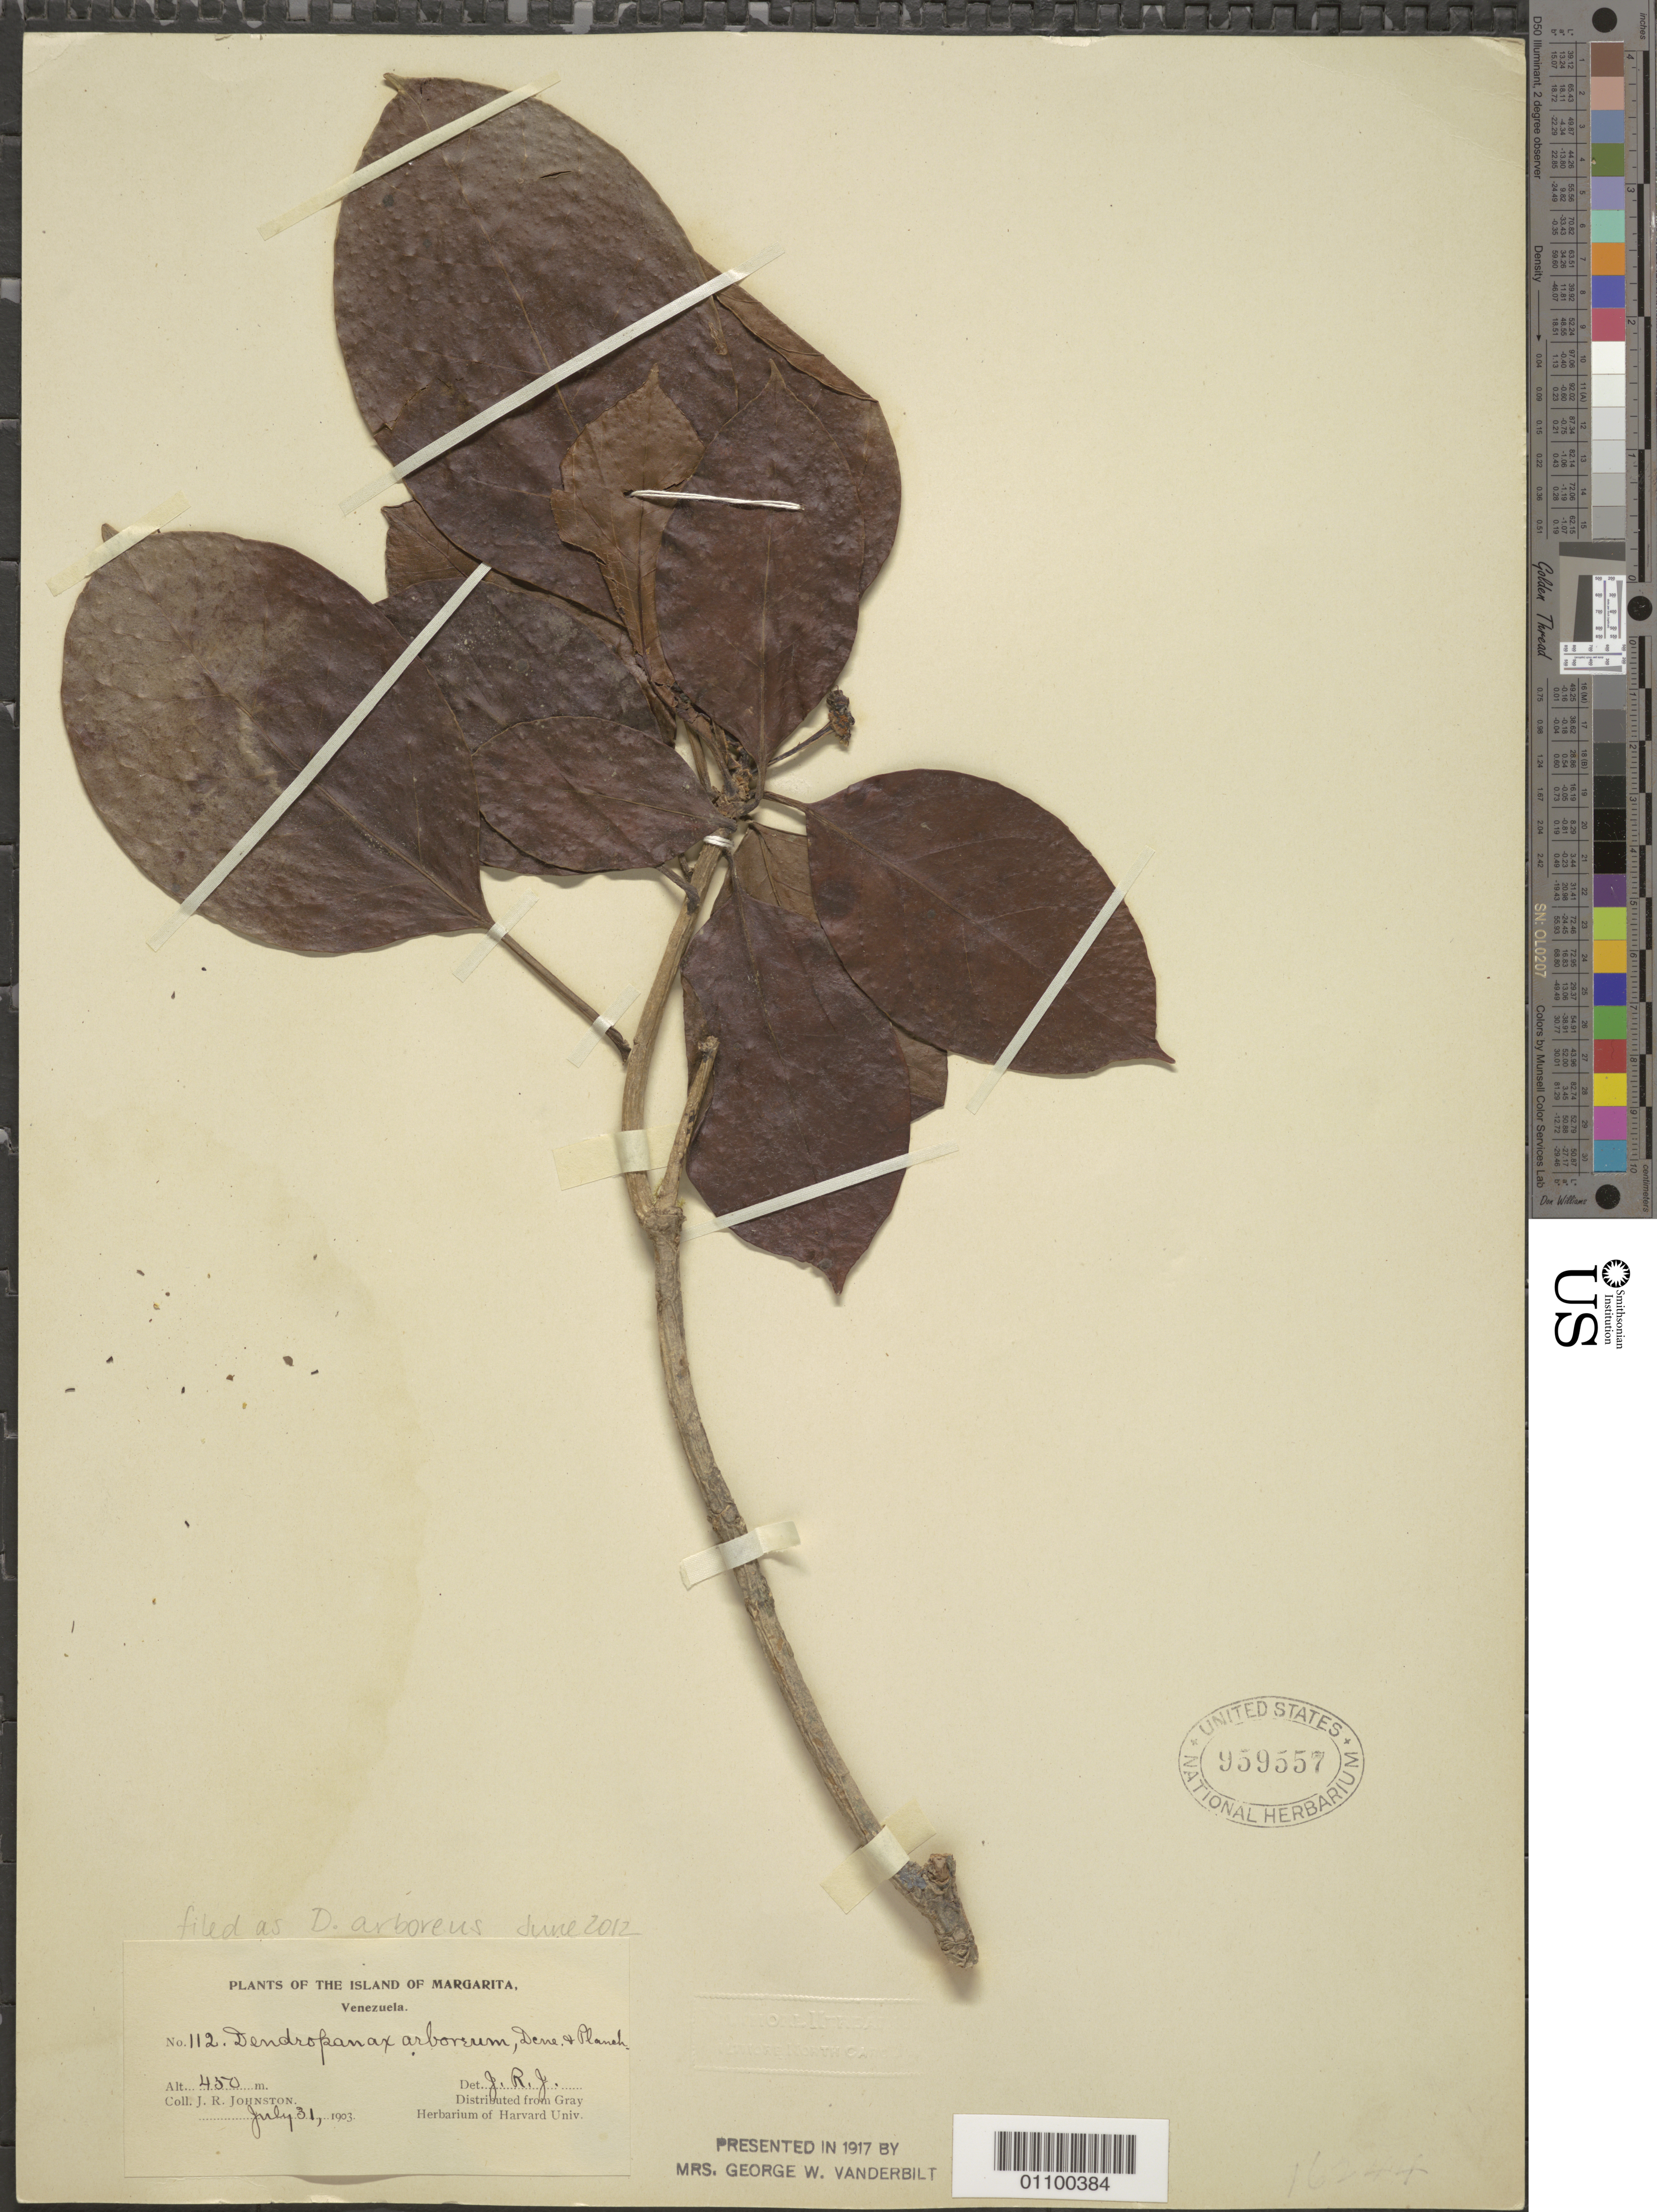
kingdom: Plantae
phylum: Tracheophyta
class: Magnoliopsida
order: Apiales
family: Araliaceae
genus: Dendropanax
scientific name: Dendropanax arboreus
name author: (L.) Decne. & Planch.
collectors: J. Johnston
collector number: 112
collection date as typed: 31 Jul 1903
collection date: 1903-07-31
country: Venezuela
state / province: Nueva Esparta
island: Margarita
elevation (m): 450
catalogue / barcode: US 959557